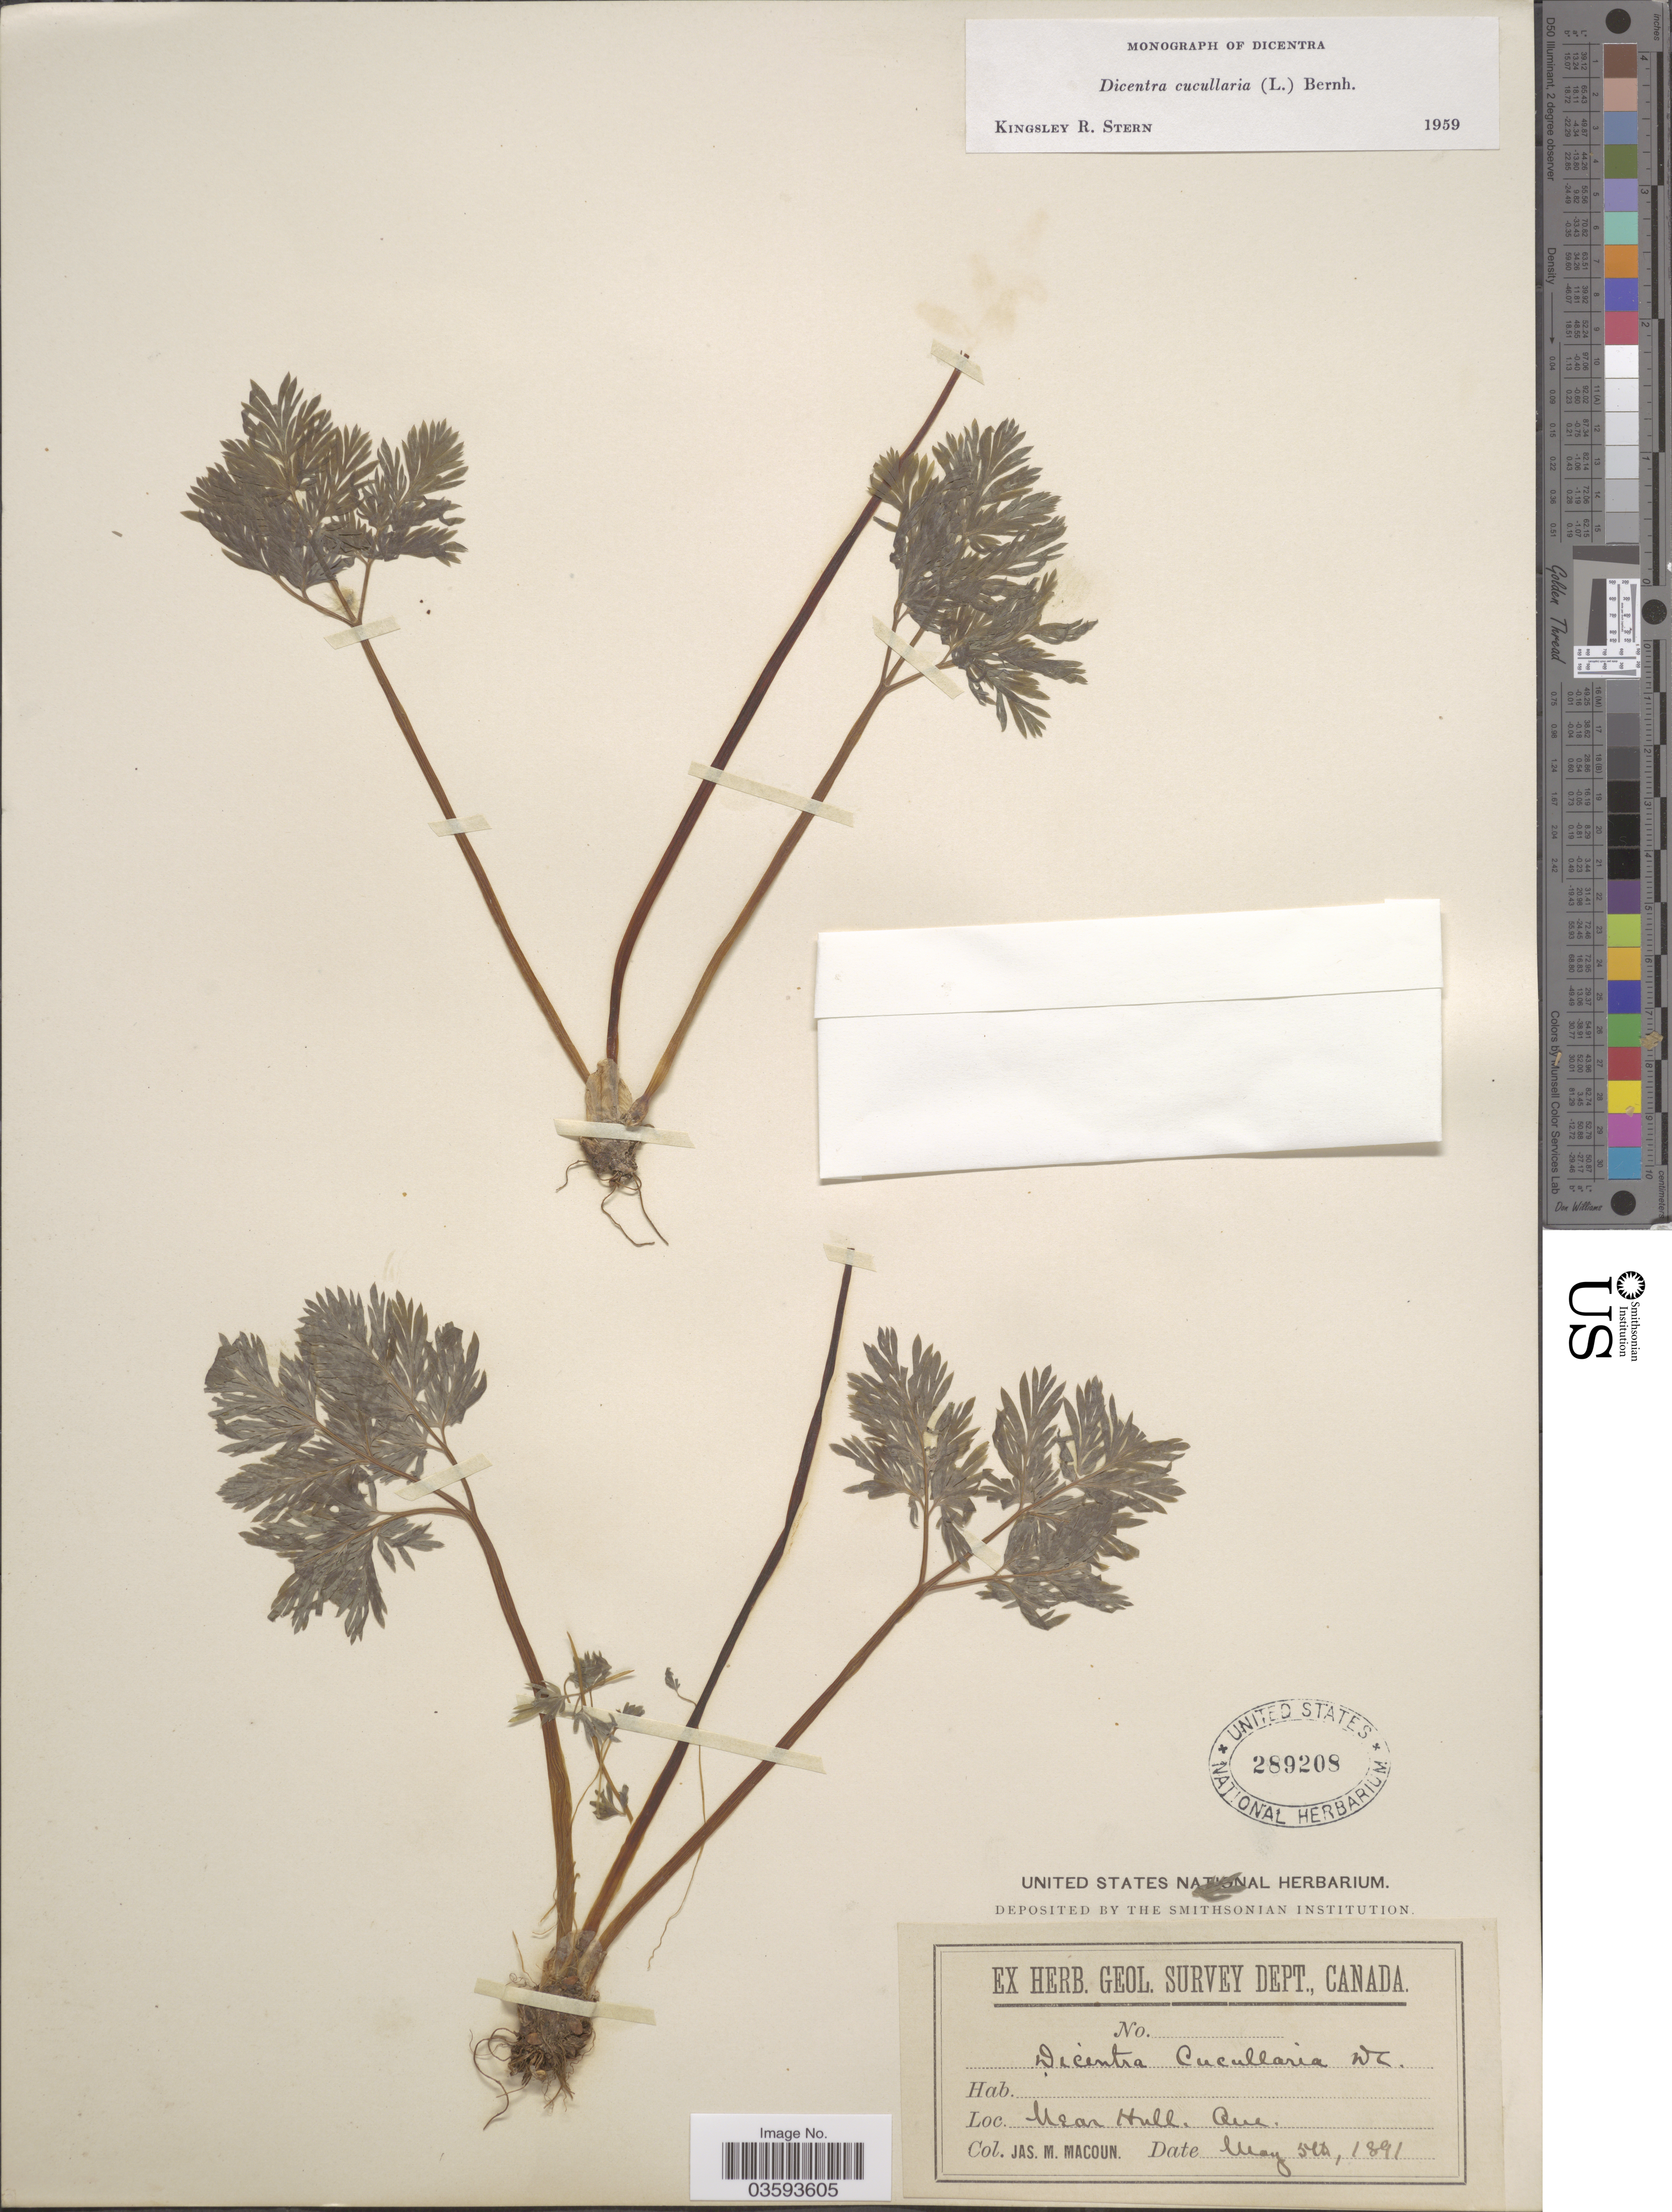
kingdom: Plantae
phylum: Tracheophyta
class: Magnoliopsida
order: Ranunculales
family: Papaveraceae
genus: Dicentra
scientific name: Dicentra cucullaria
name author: (L.) Bernh.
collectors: J. M. Macoun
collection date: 1891-05-05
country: Canada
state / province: Quebec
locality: Near Hull.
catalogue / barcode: US 289208